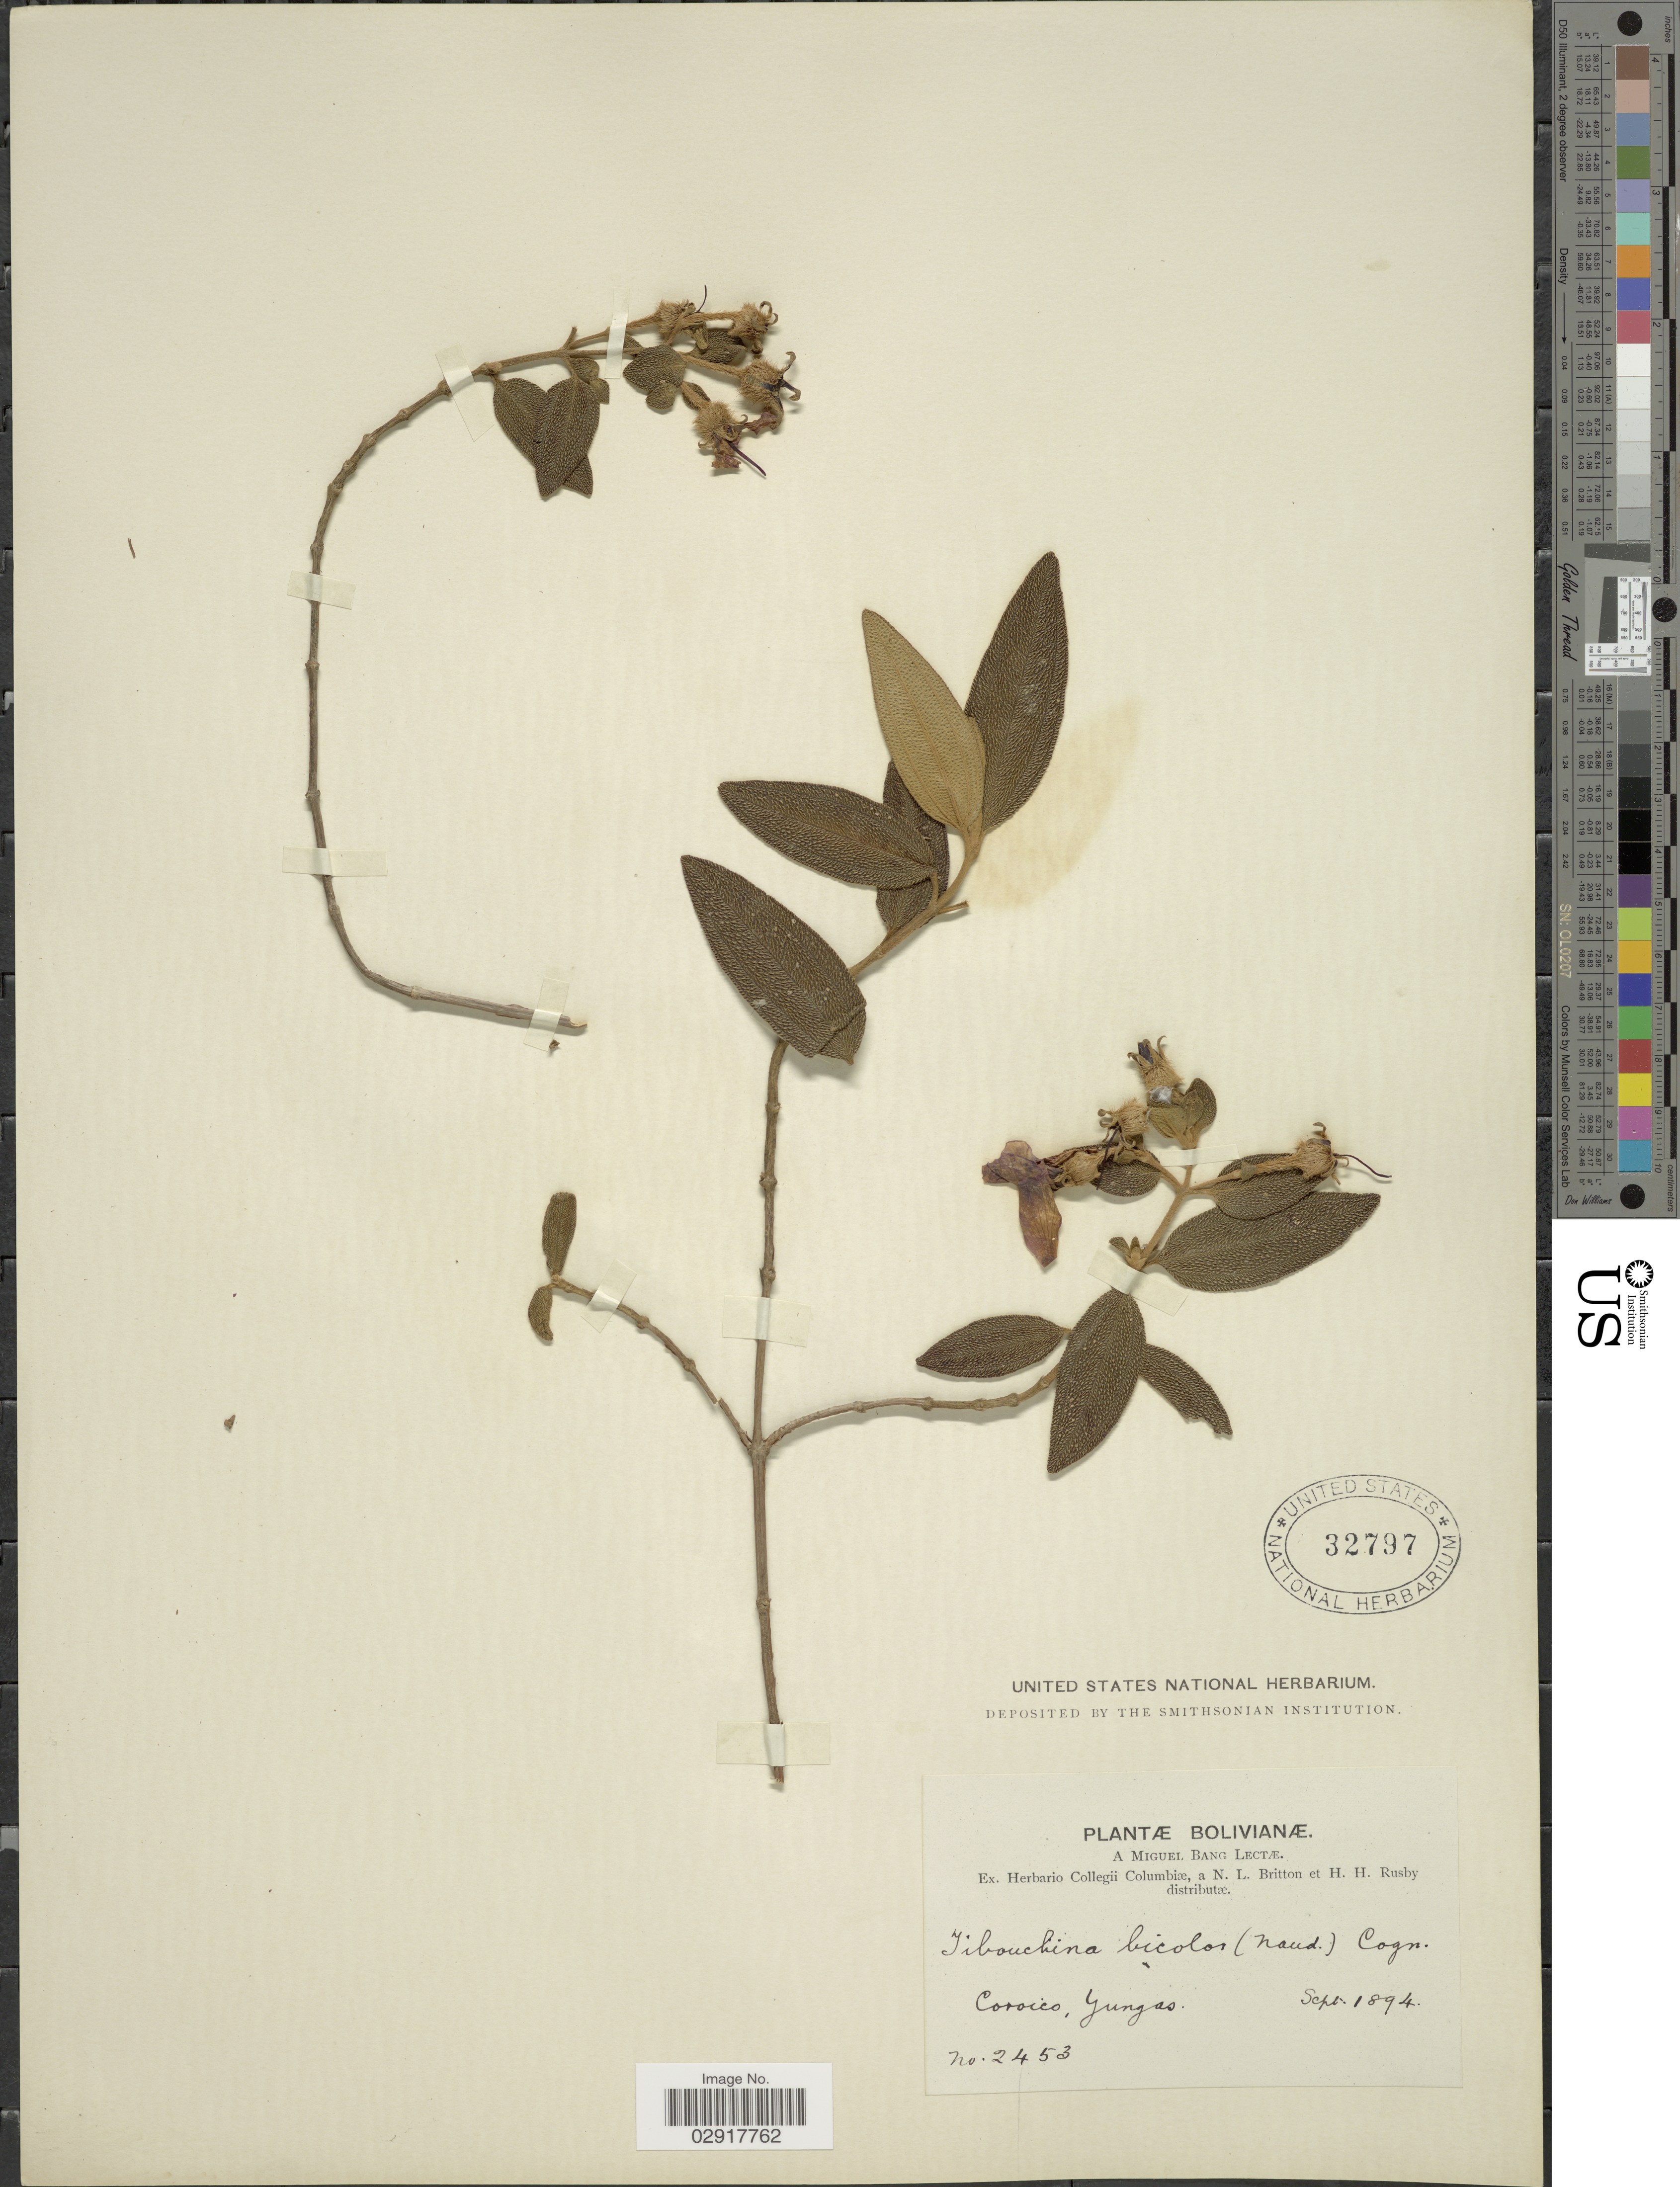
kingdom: Plantae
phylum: Tracheophyta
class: Magnoliopsida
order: Myrtales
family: Melastomataceae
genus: Tibouchina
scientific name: Tibouchina bicolor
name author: (Naudin) Cogn.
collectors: M. Bang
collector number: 2453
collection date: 1894-09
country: Bolivia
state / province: La Paz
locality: Coroico, Yungas.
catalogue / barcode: US 32797